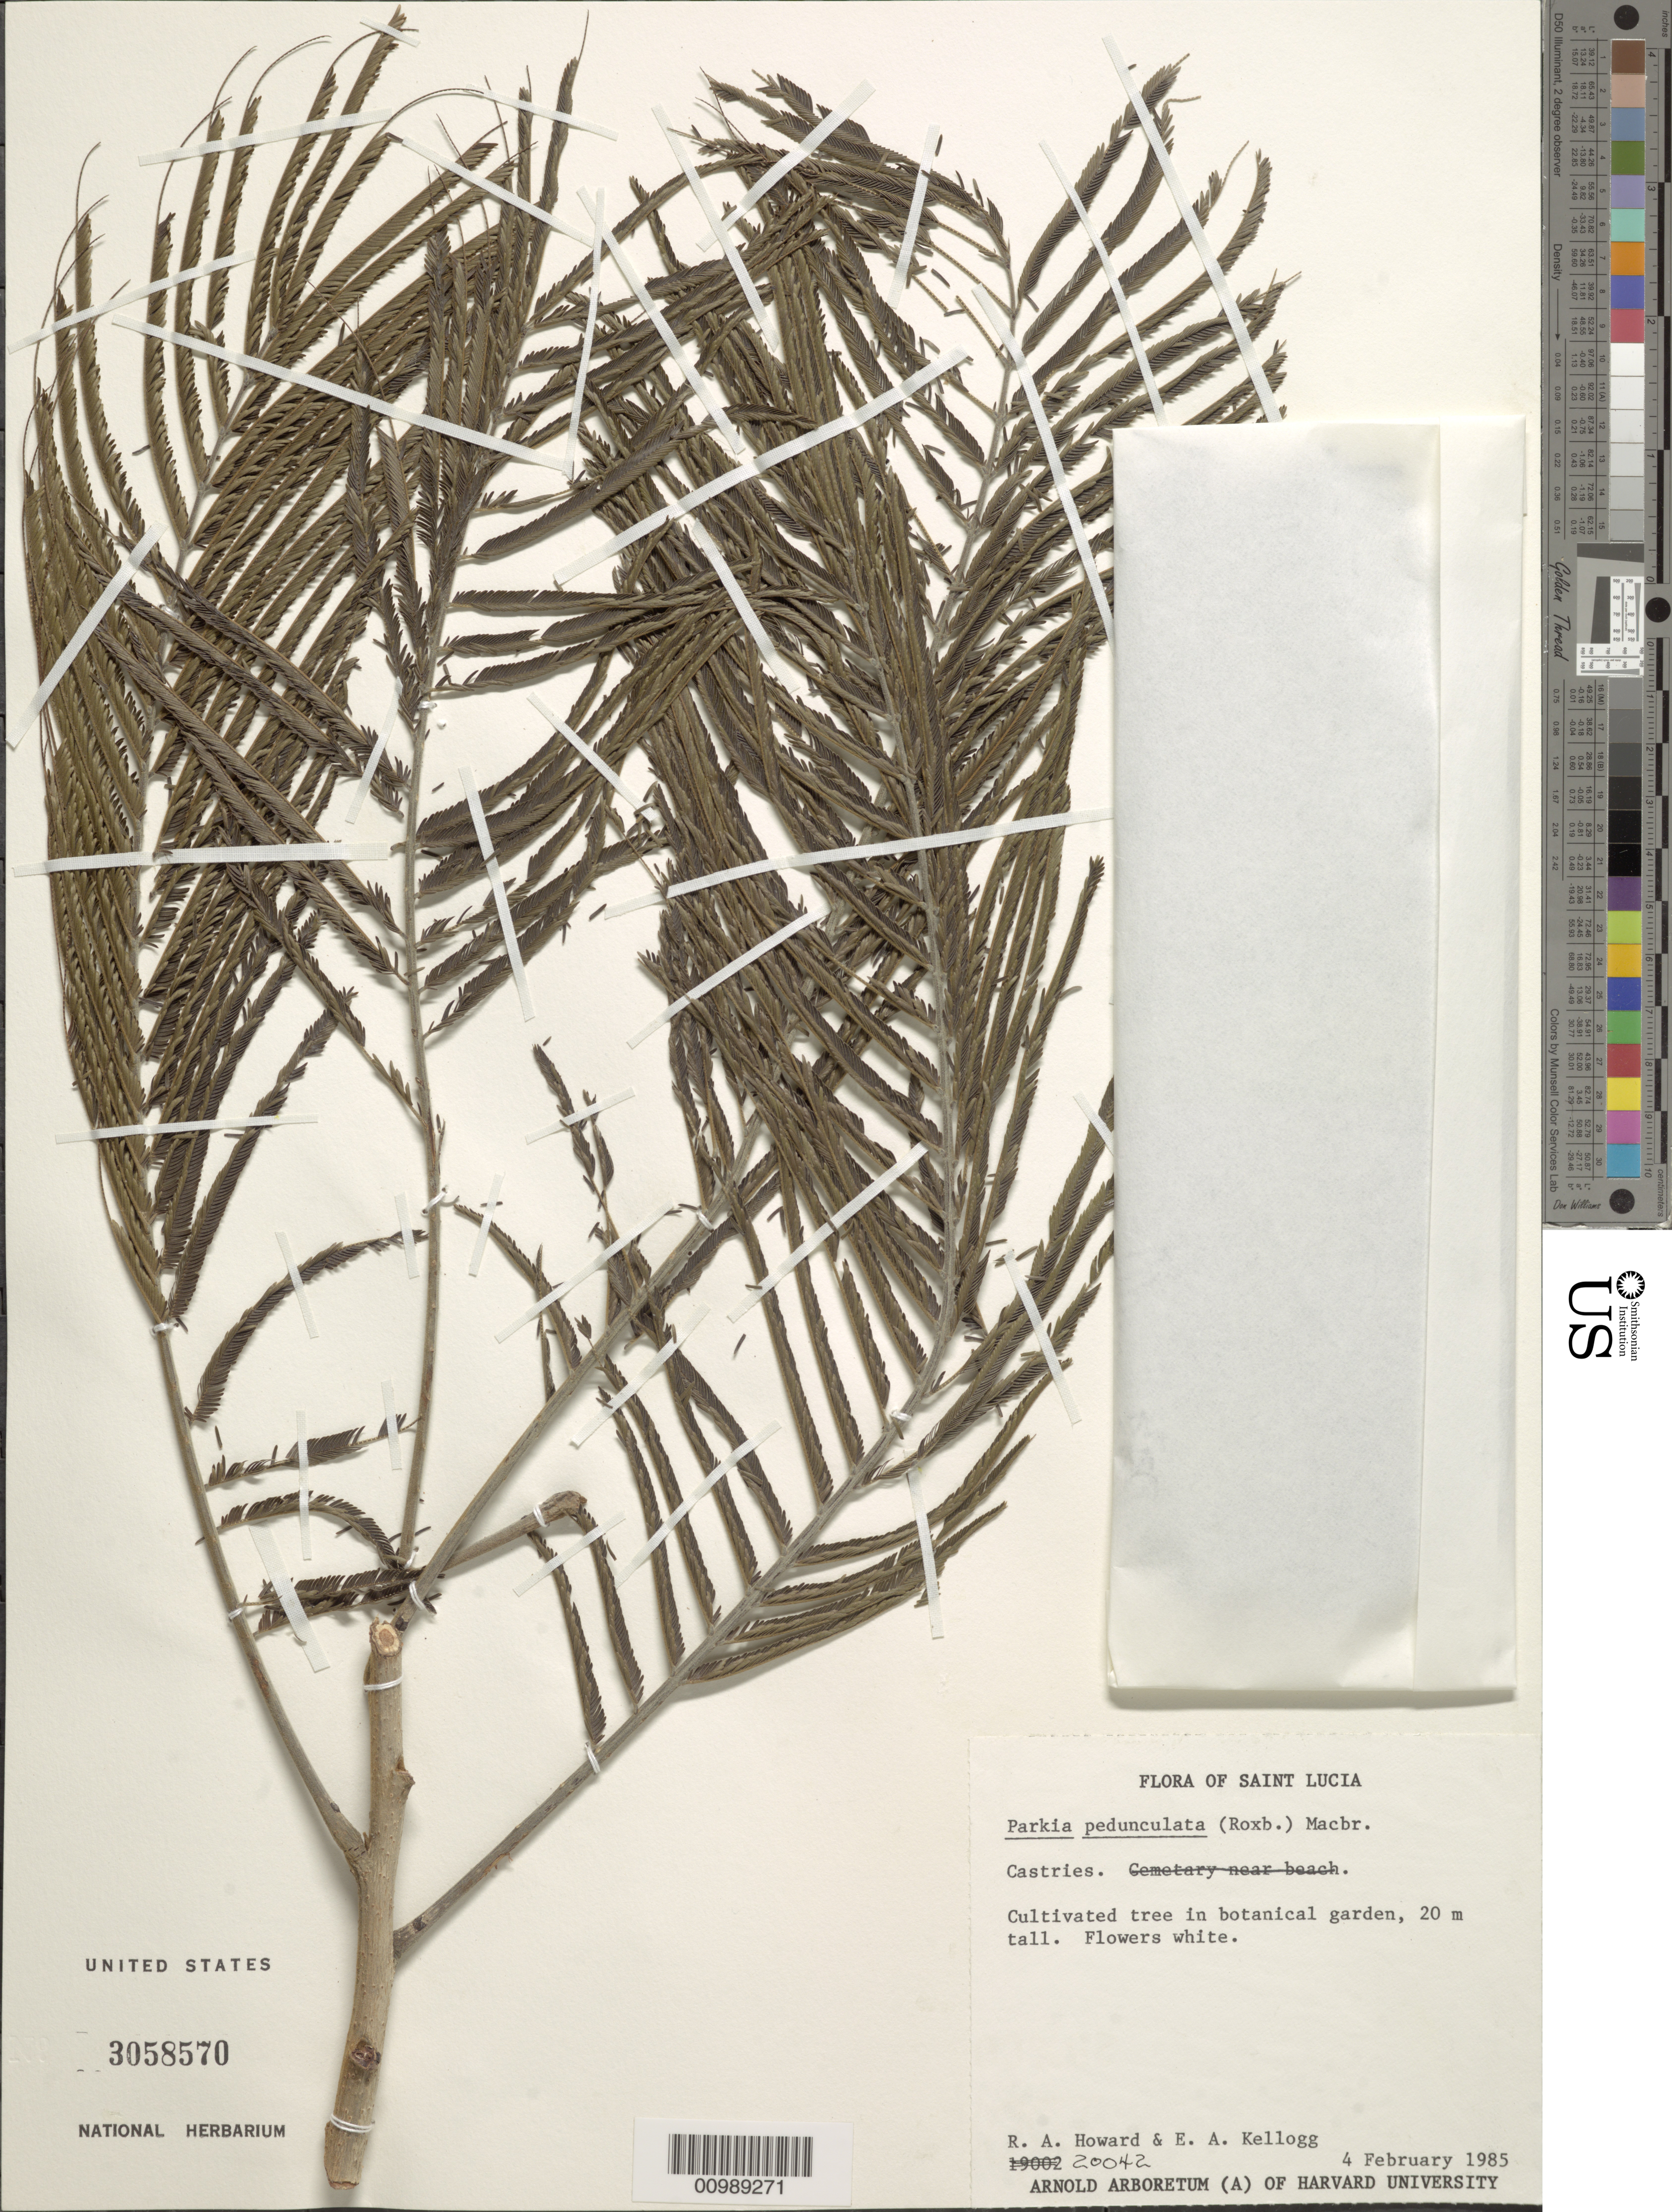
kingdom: Plantae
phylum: Tracheophyta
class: Magnoliopsida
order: Fabales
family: Fabaceae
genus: Parkia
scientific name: Parkia pedunculata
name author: (Roxb.) J.F. Macbr.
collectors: R. A. Howard & A. Kellog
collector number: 20042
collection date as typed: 04 Feb 1985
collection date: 1985-02-04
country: St. Lucia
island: St. Lucia I.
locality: Castries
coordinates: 0 N, 0 E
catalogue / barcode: US 3058570